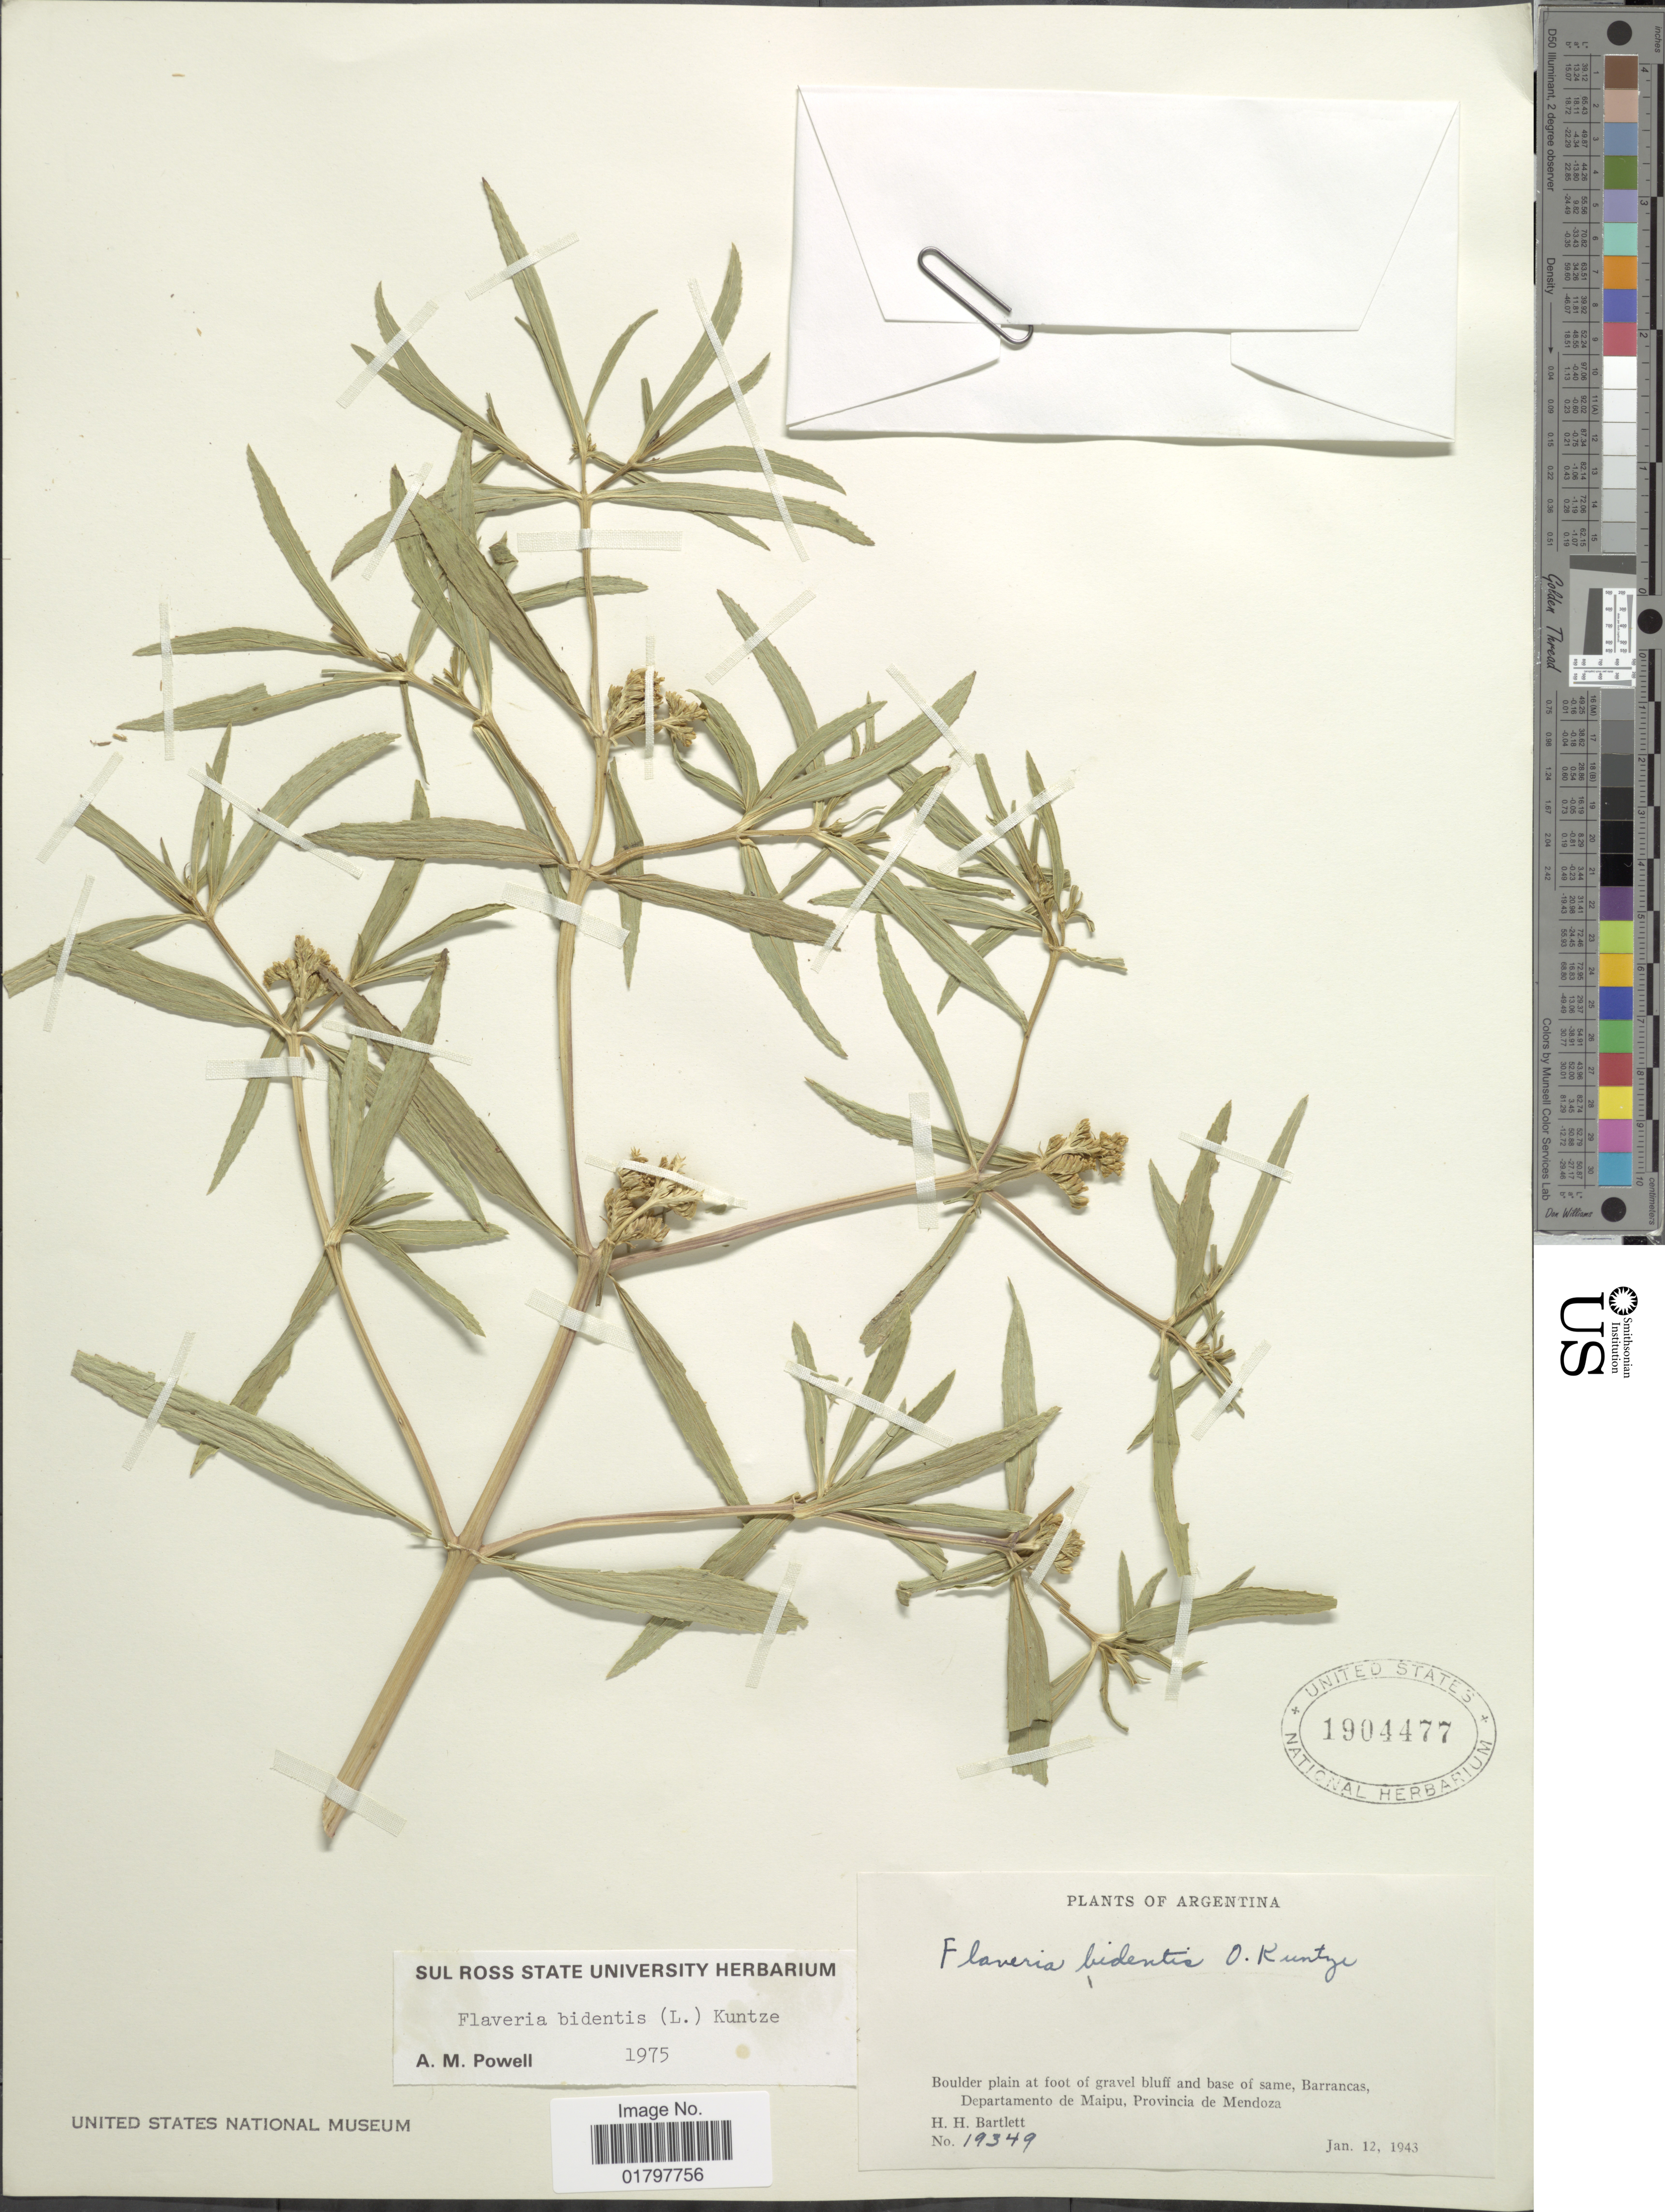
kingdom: Plantae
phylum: Tracheophyta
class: Magnoliopsida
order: Asterales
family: Asteraceae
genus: Flaveria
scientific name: Flaveria bidentis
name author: (L.) Kuntze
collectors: H. H. Bartlett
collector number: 19349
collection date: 1943-01-12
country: Argentina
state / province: Mendoza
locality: Boulder plain at foot of gravel bluff and base of same, Barrancas, Departamento de Maipu, Provincia de Mendoza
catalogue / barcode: US 1904477